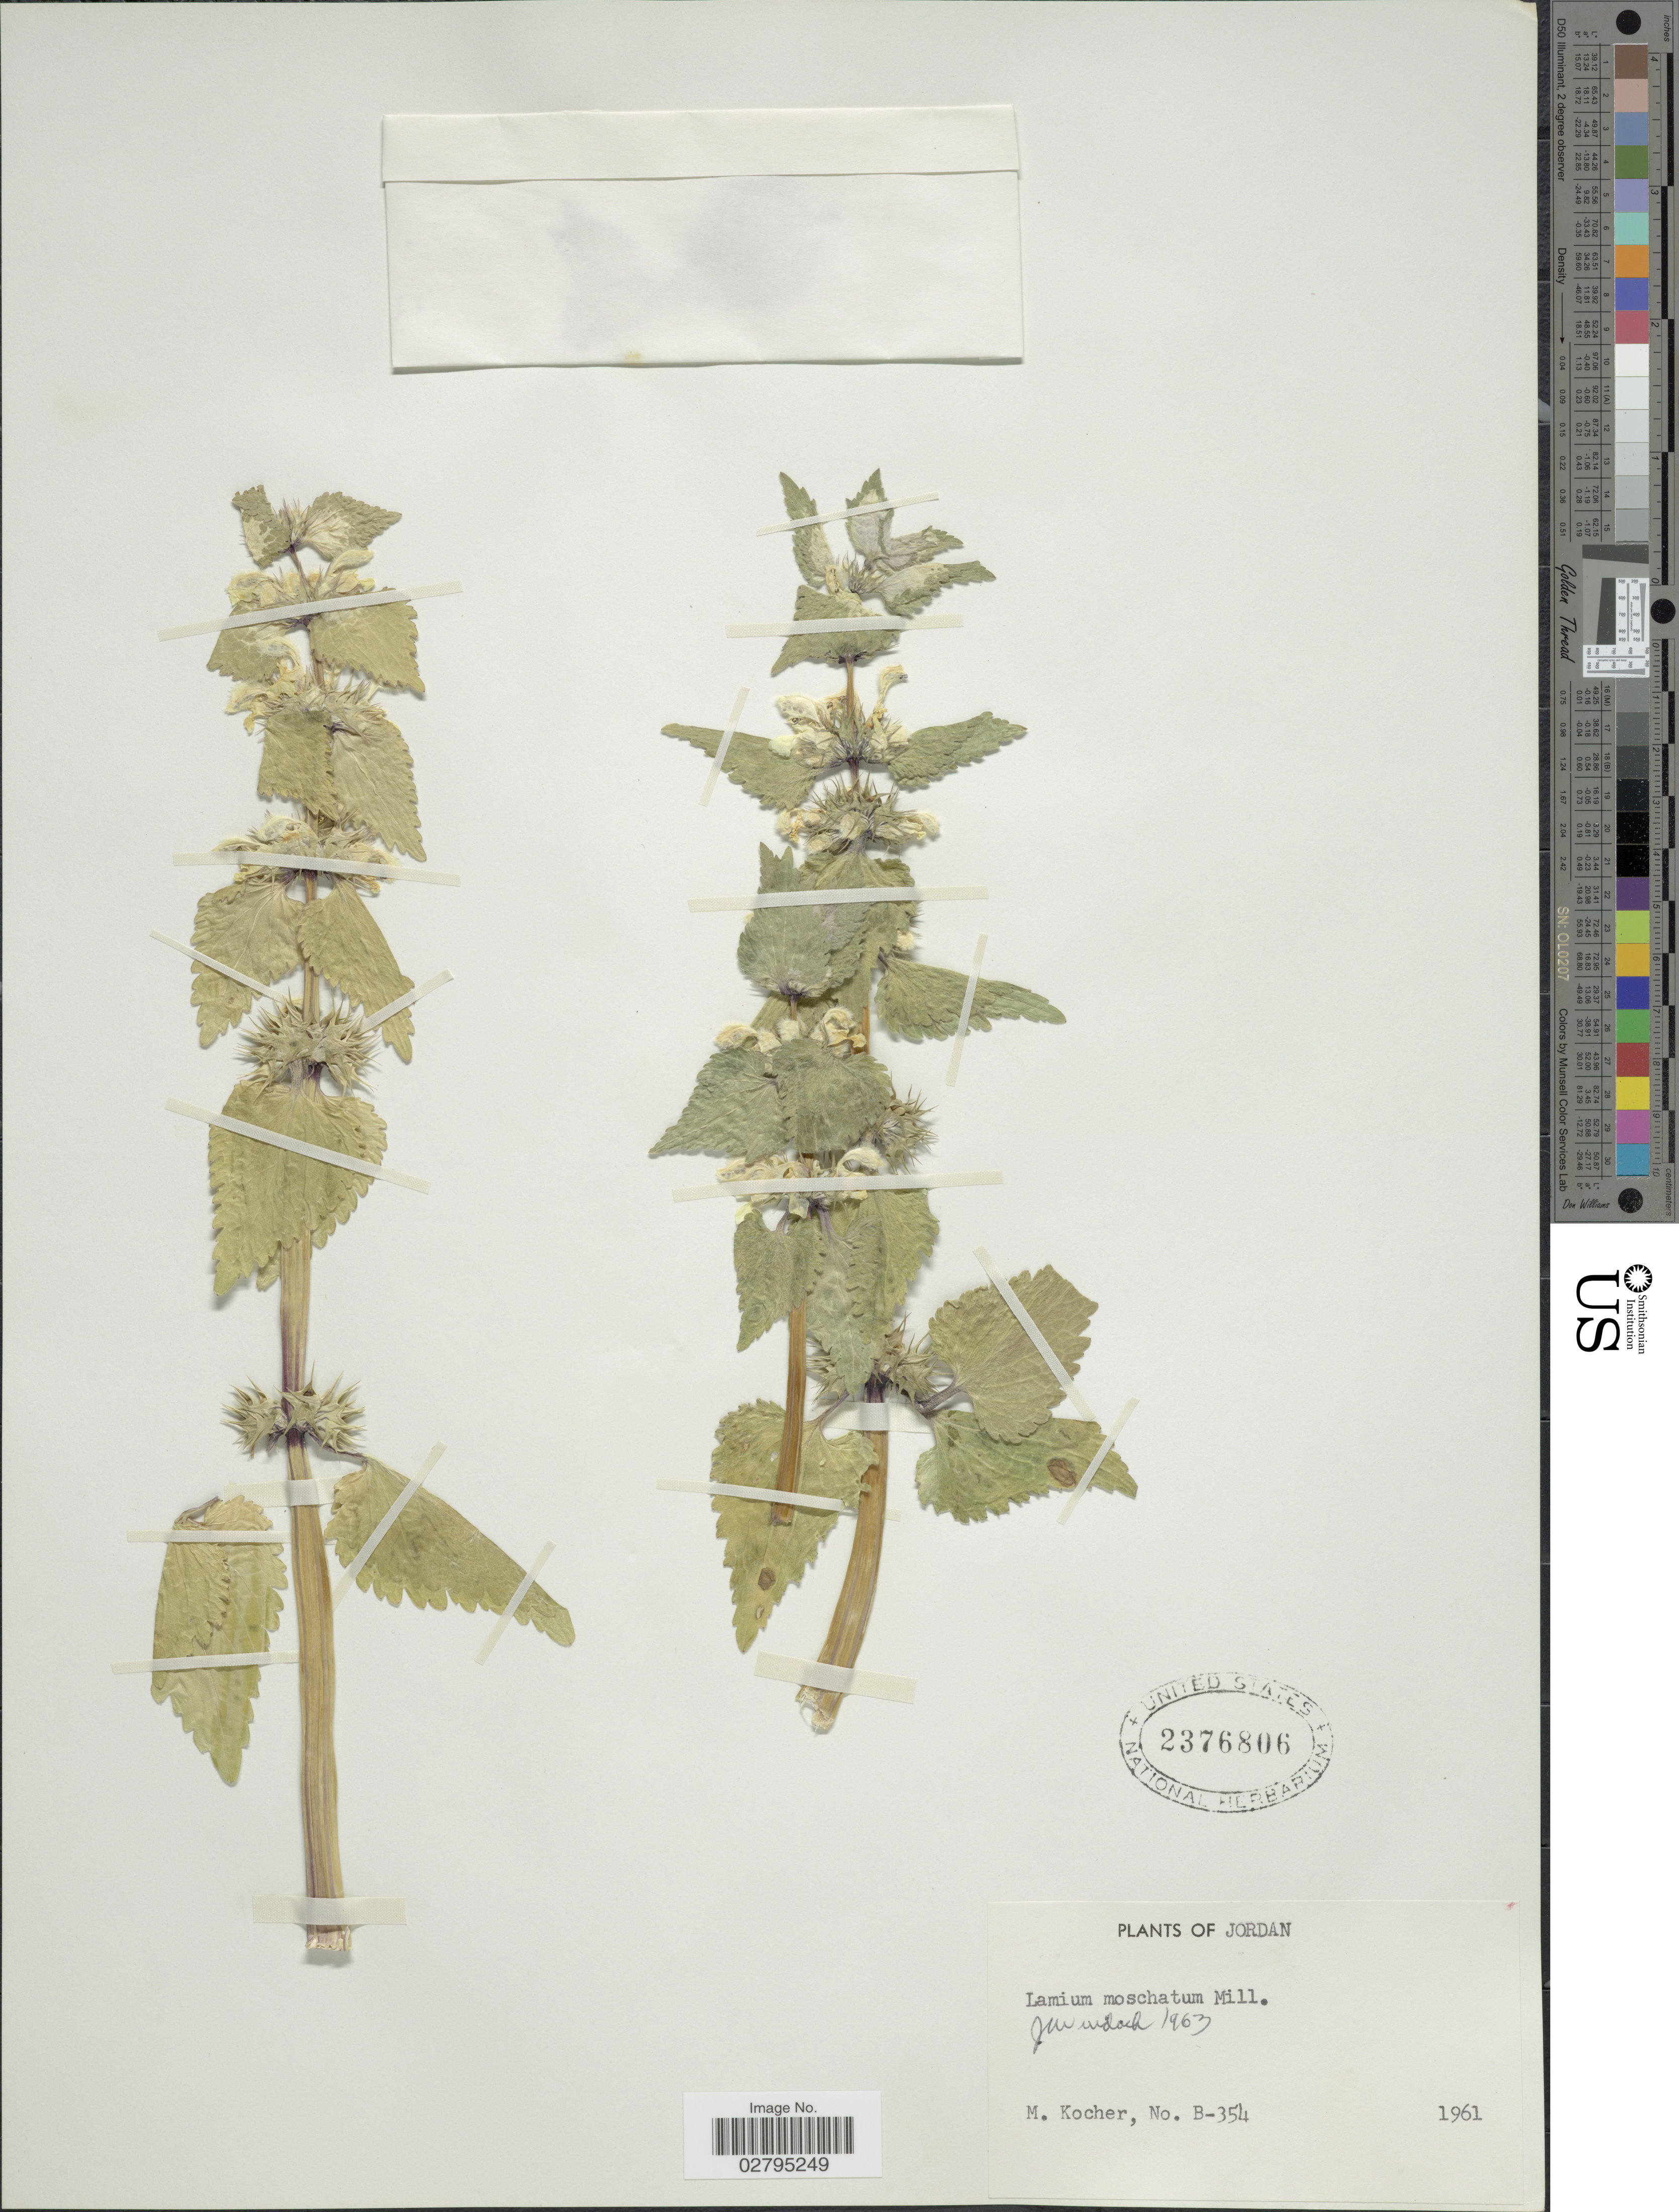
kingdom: Plantae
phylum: Tracheophyta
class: Magnoliopsida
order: Lamiales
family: Lamiaceae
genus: Lamium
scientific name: Lamium moschatum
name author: Mill.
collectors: M. Kocher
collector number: B-354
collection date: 1961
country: Jordan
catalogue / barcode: US 2376806